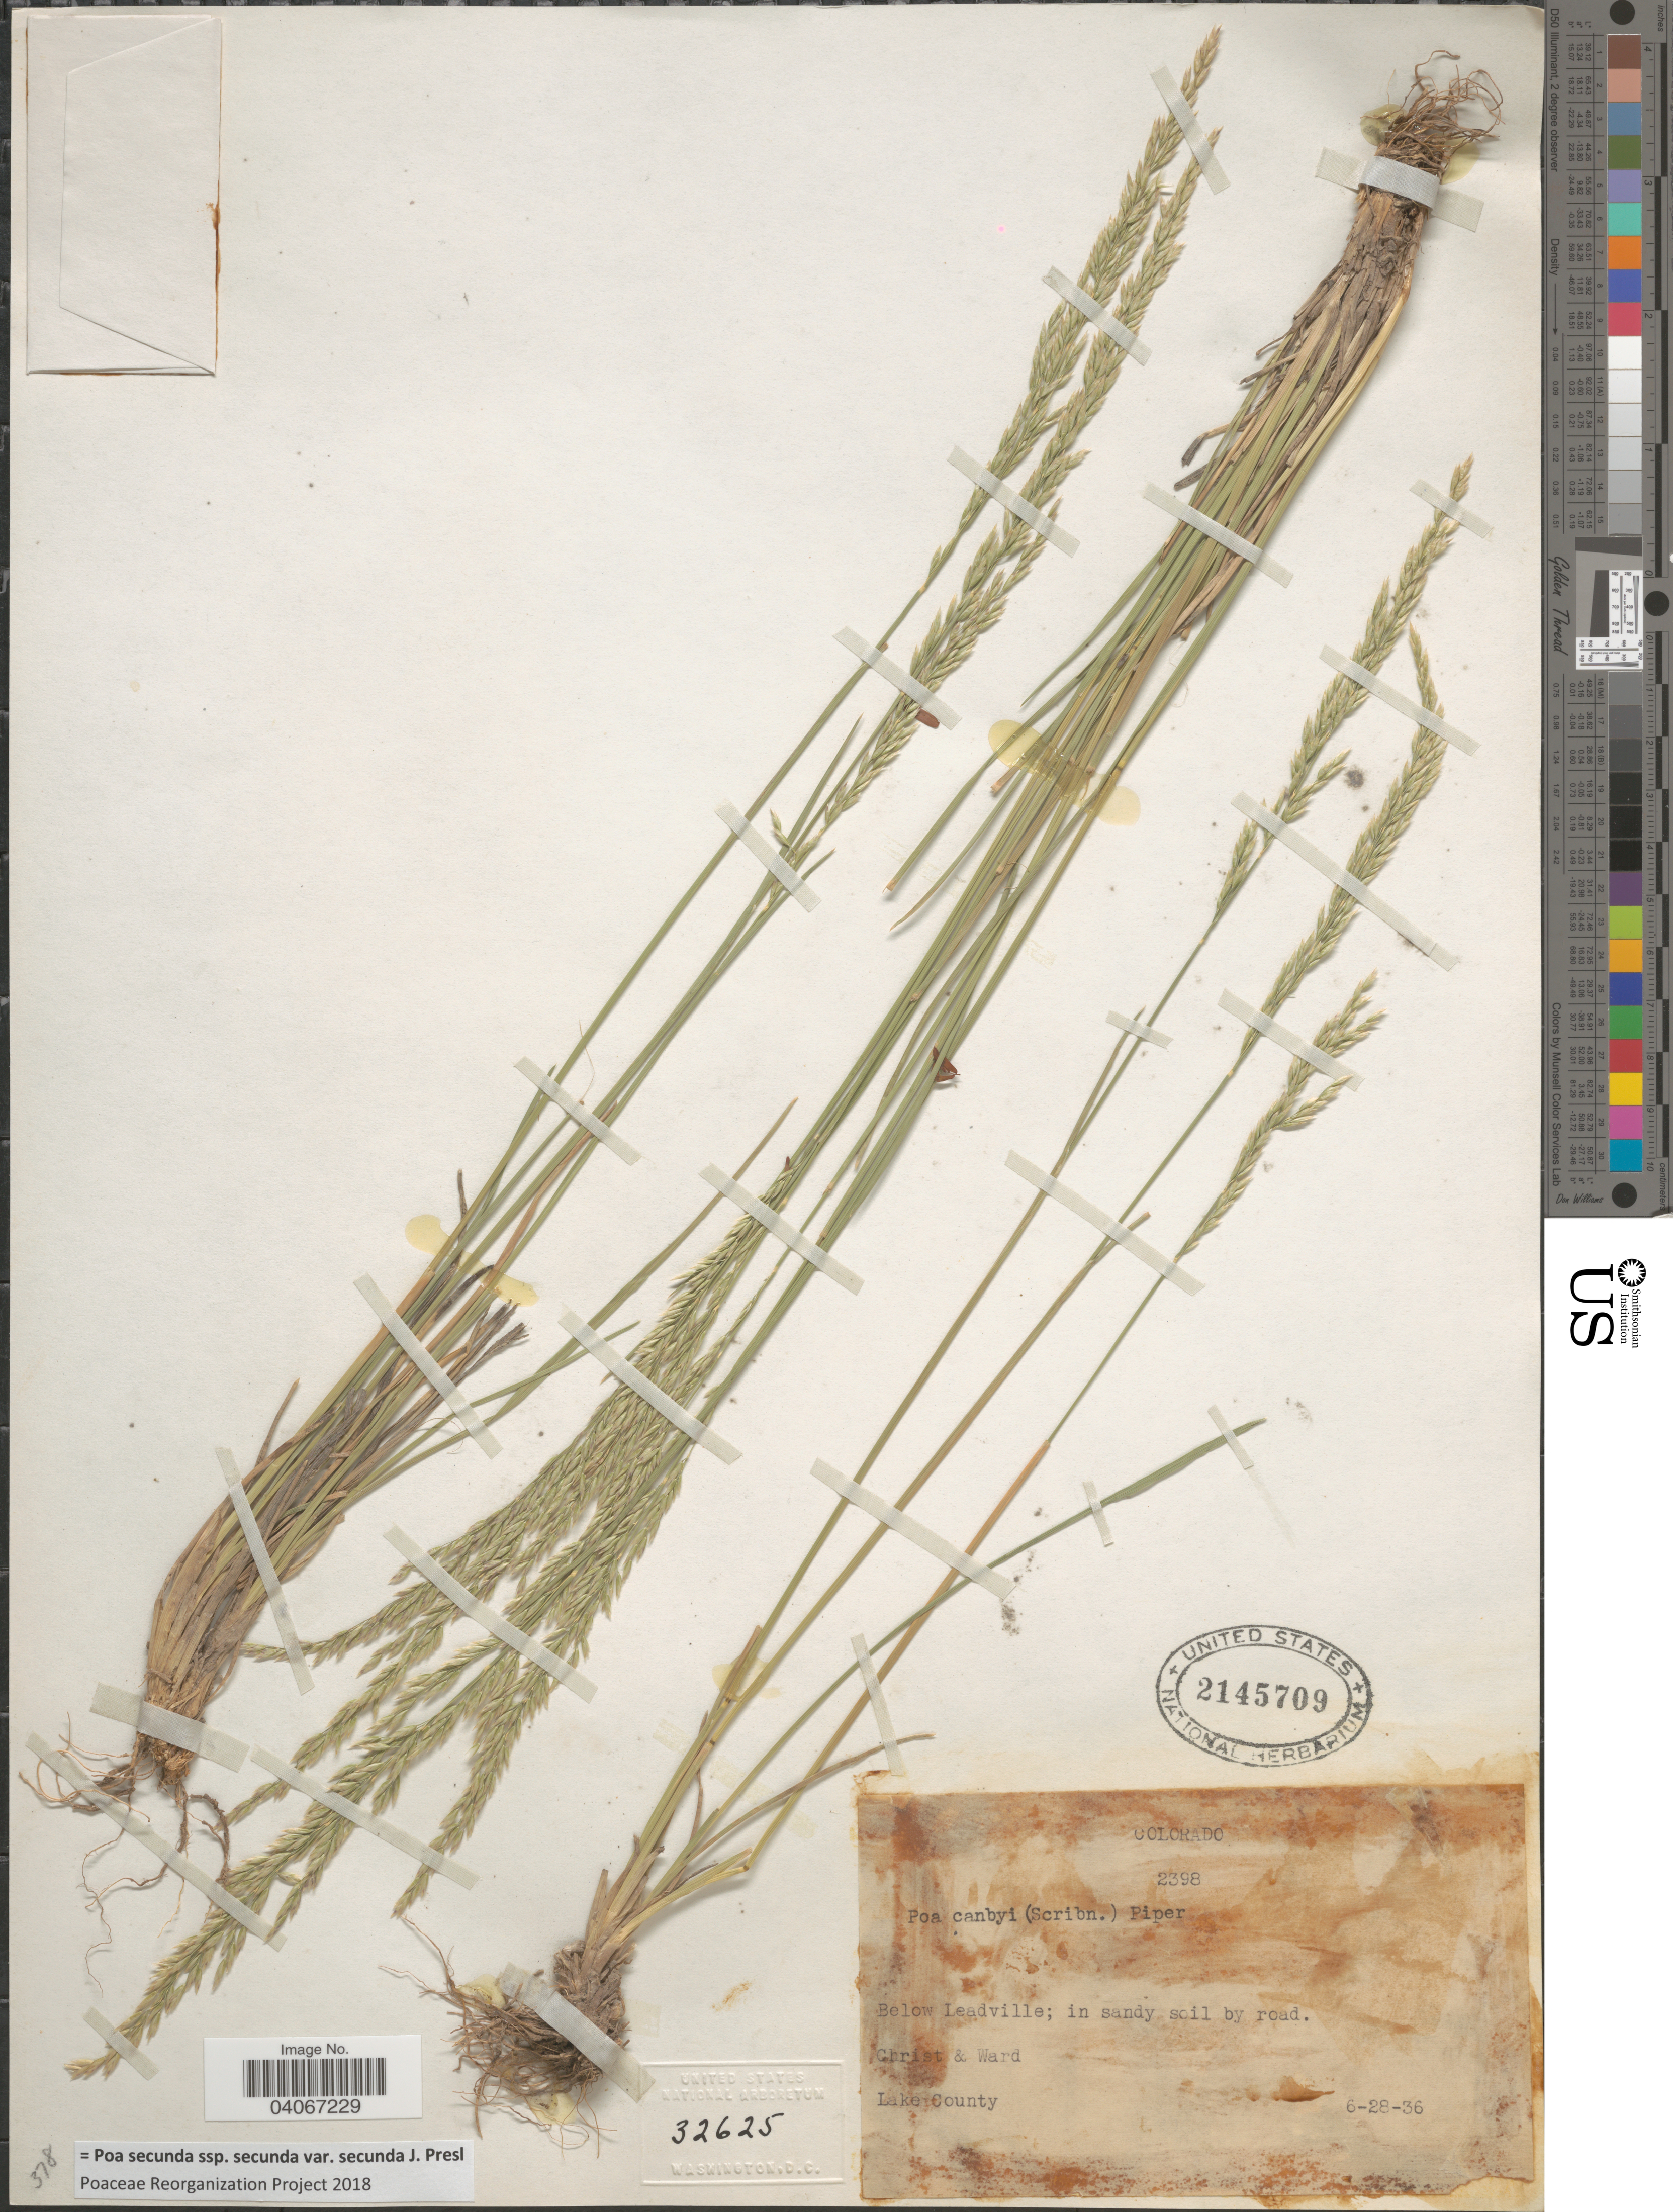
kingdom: Plantae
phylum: Tracheophyta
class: Liliopsida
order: Poales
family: Poaceae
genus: Poa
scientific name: Poa secunda subsp. secunda var. secunda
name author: J. Presl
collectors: Christ & -- Ward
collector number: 2398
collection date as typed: Transcribed d/m/y: 28/6/36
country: United States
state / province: Colorado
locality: Below Leadville. Lake County.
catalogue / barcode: US 2145709